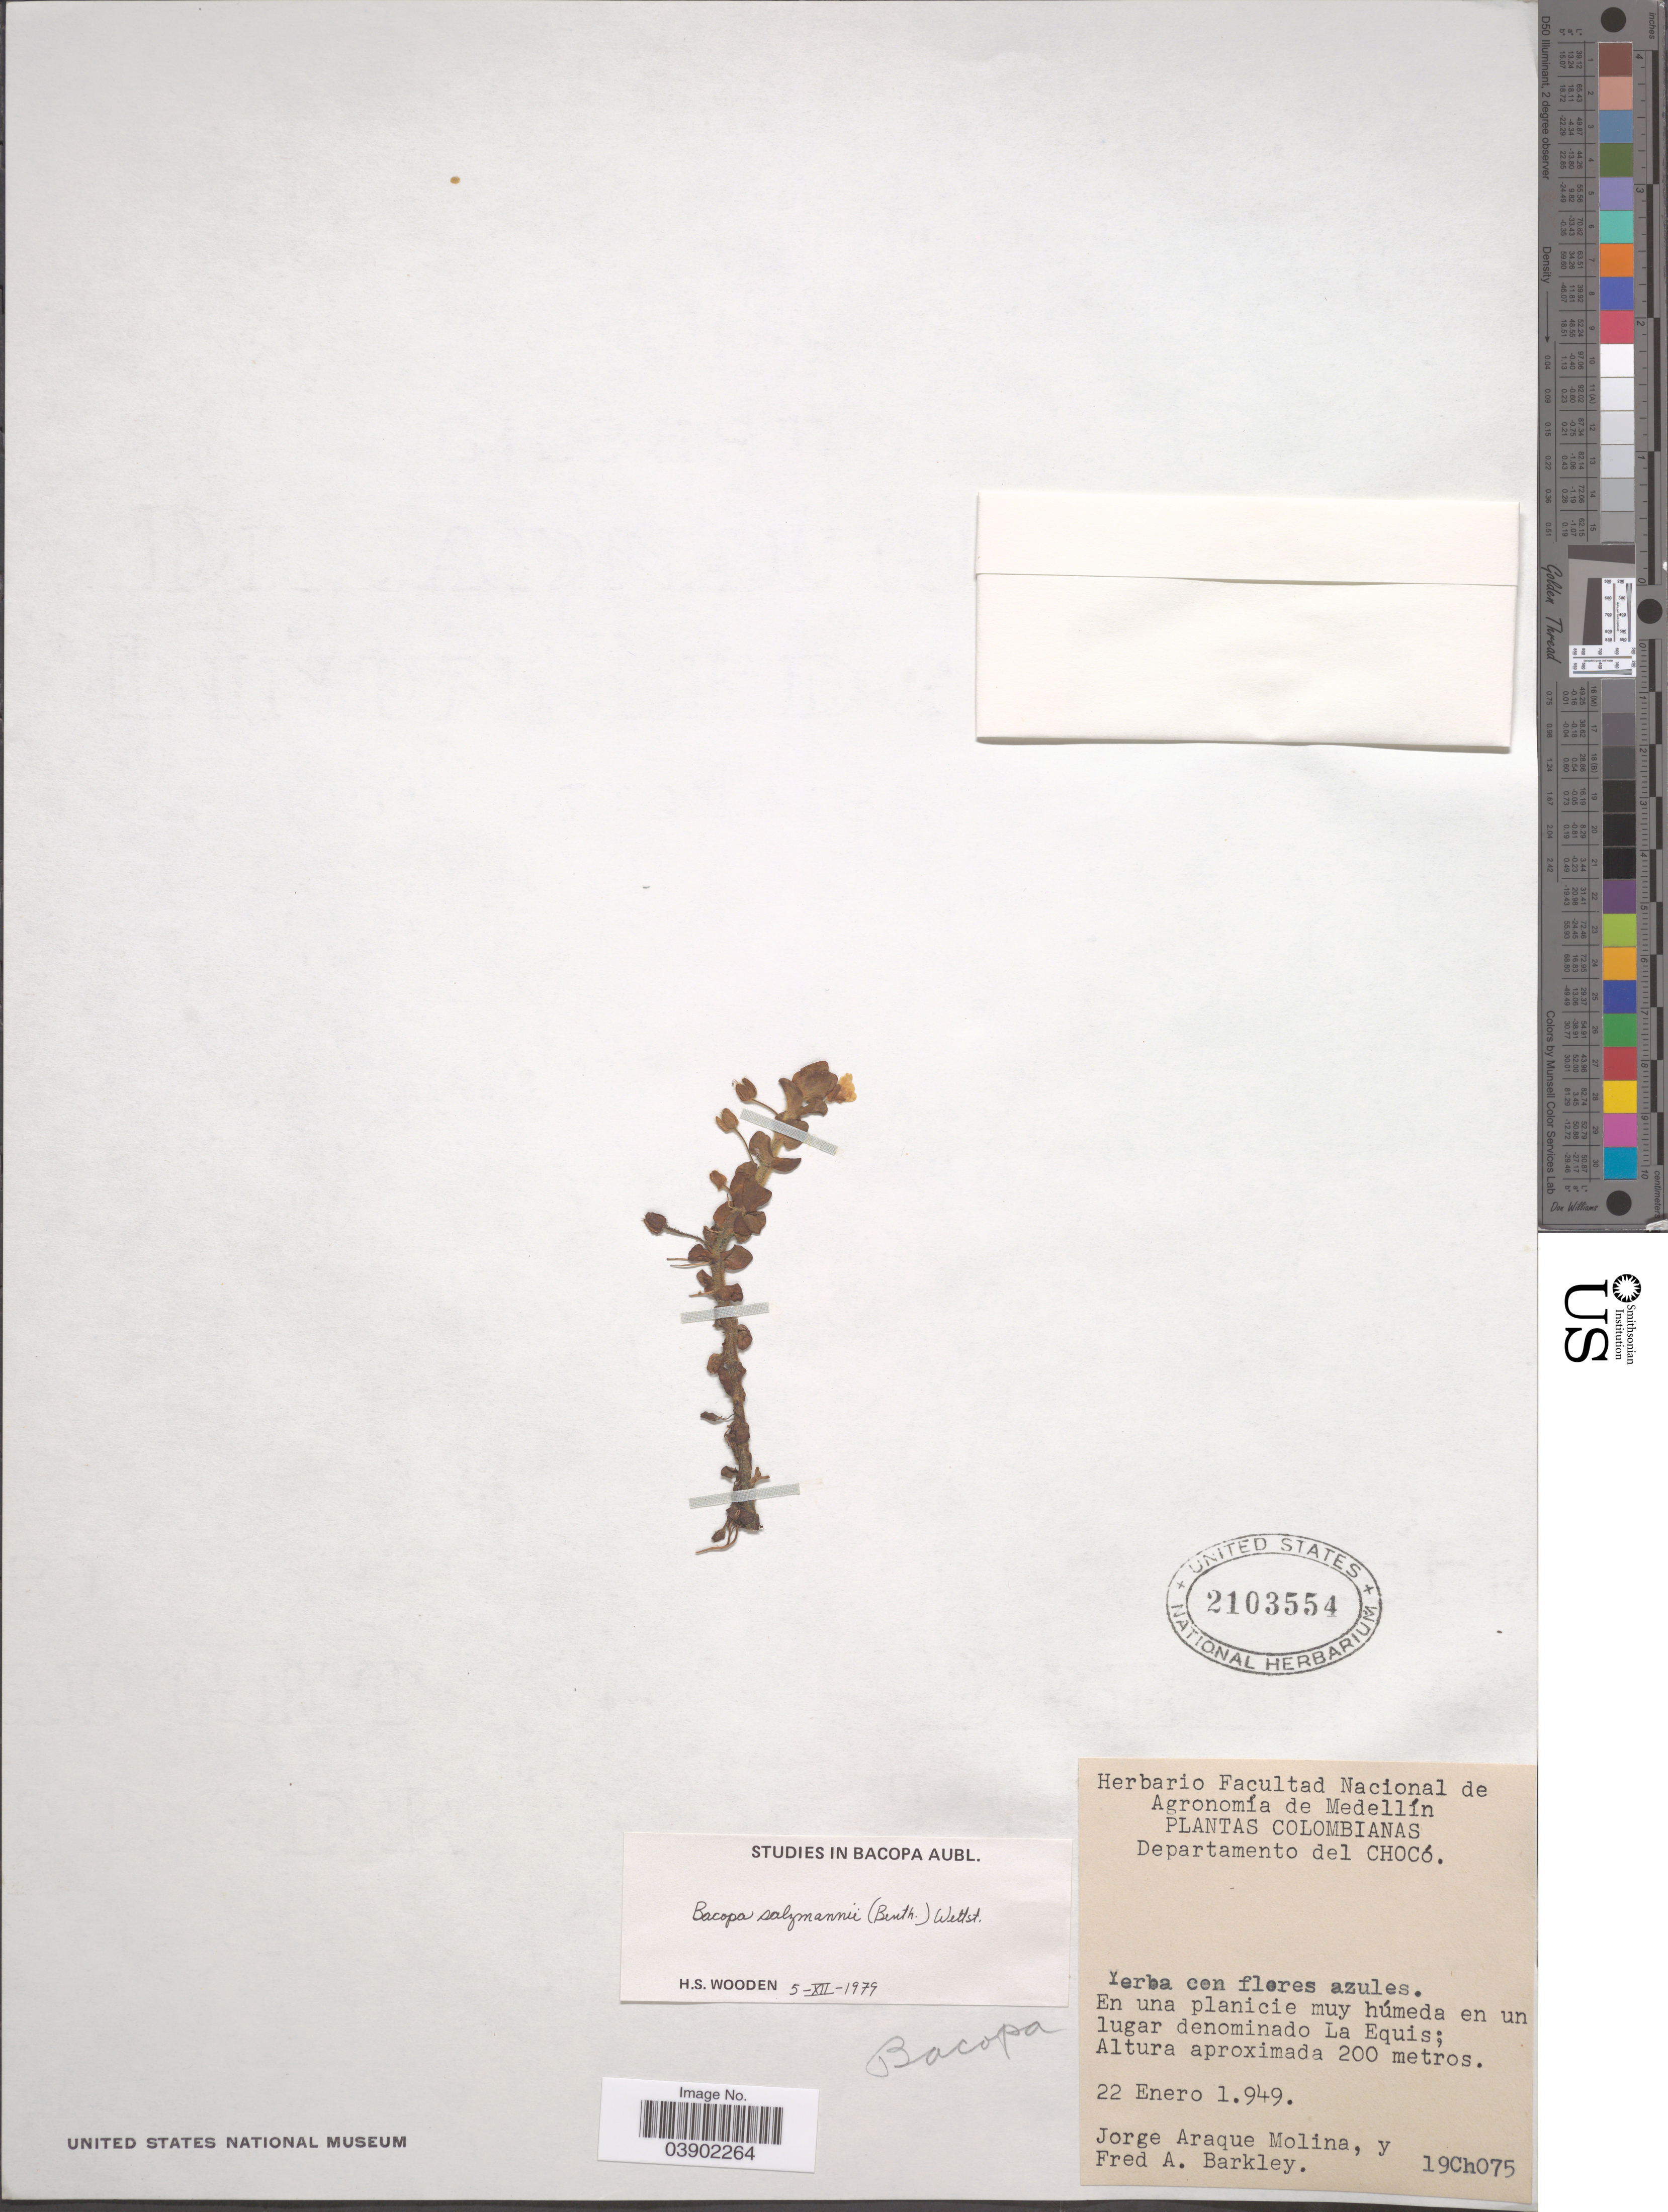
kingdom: Plantae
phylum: Tracheophyta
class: Magnoliopsida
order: Lamiales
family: Plantaginaceae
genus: Bacopa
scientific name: Bacopa salzmannii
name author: (Benth.) Wettst. ex Edwall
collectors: J. Araque Molina & F. A. Barkley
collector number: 19Ch075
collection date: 1949-01-22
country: Colombia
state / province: Chocó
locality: Departamento del Chocó. Lugar denominado La Equis.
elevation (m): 200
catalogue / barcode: US 2103554